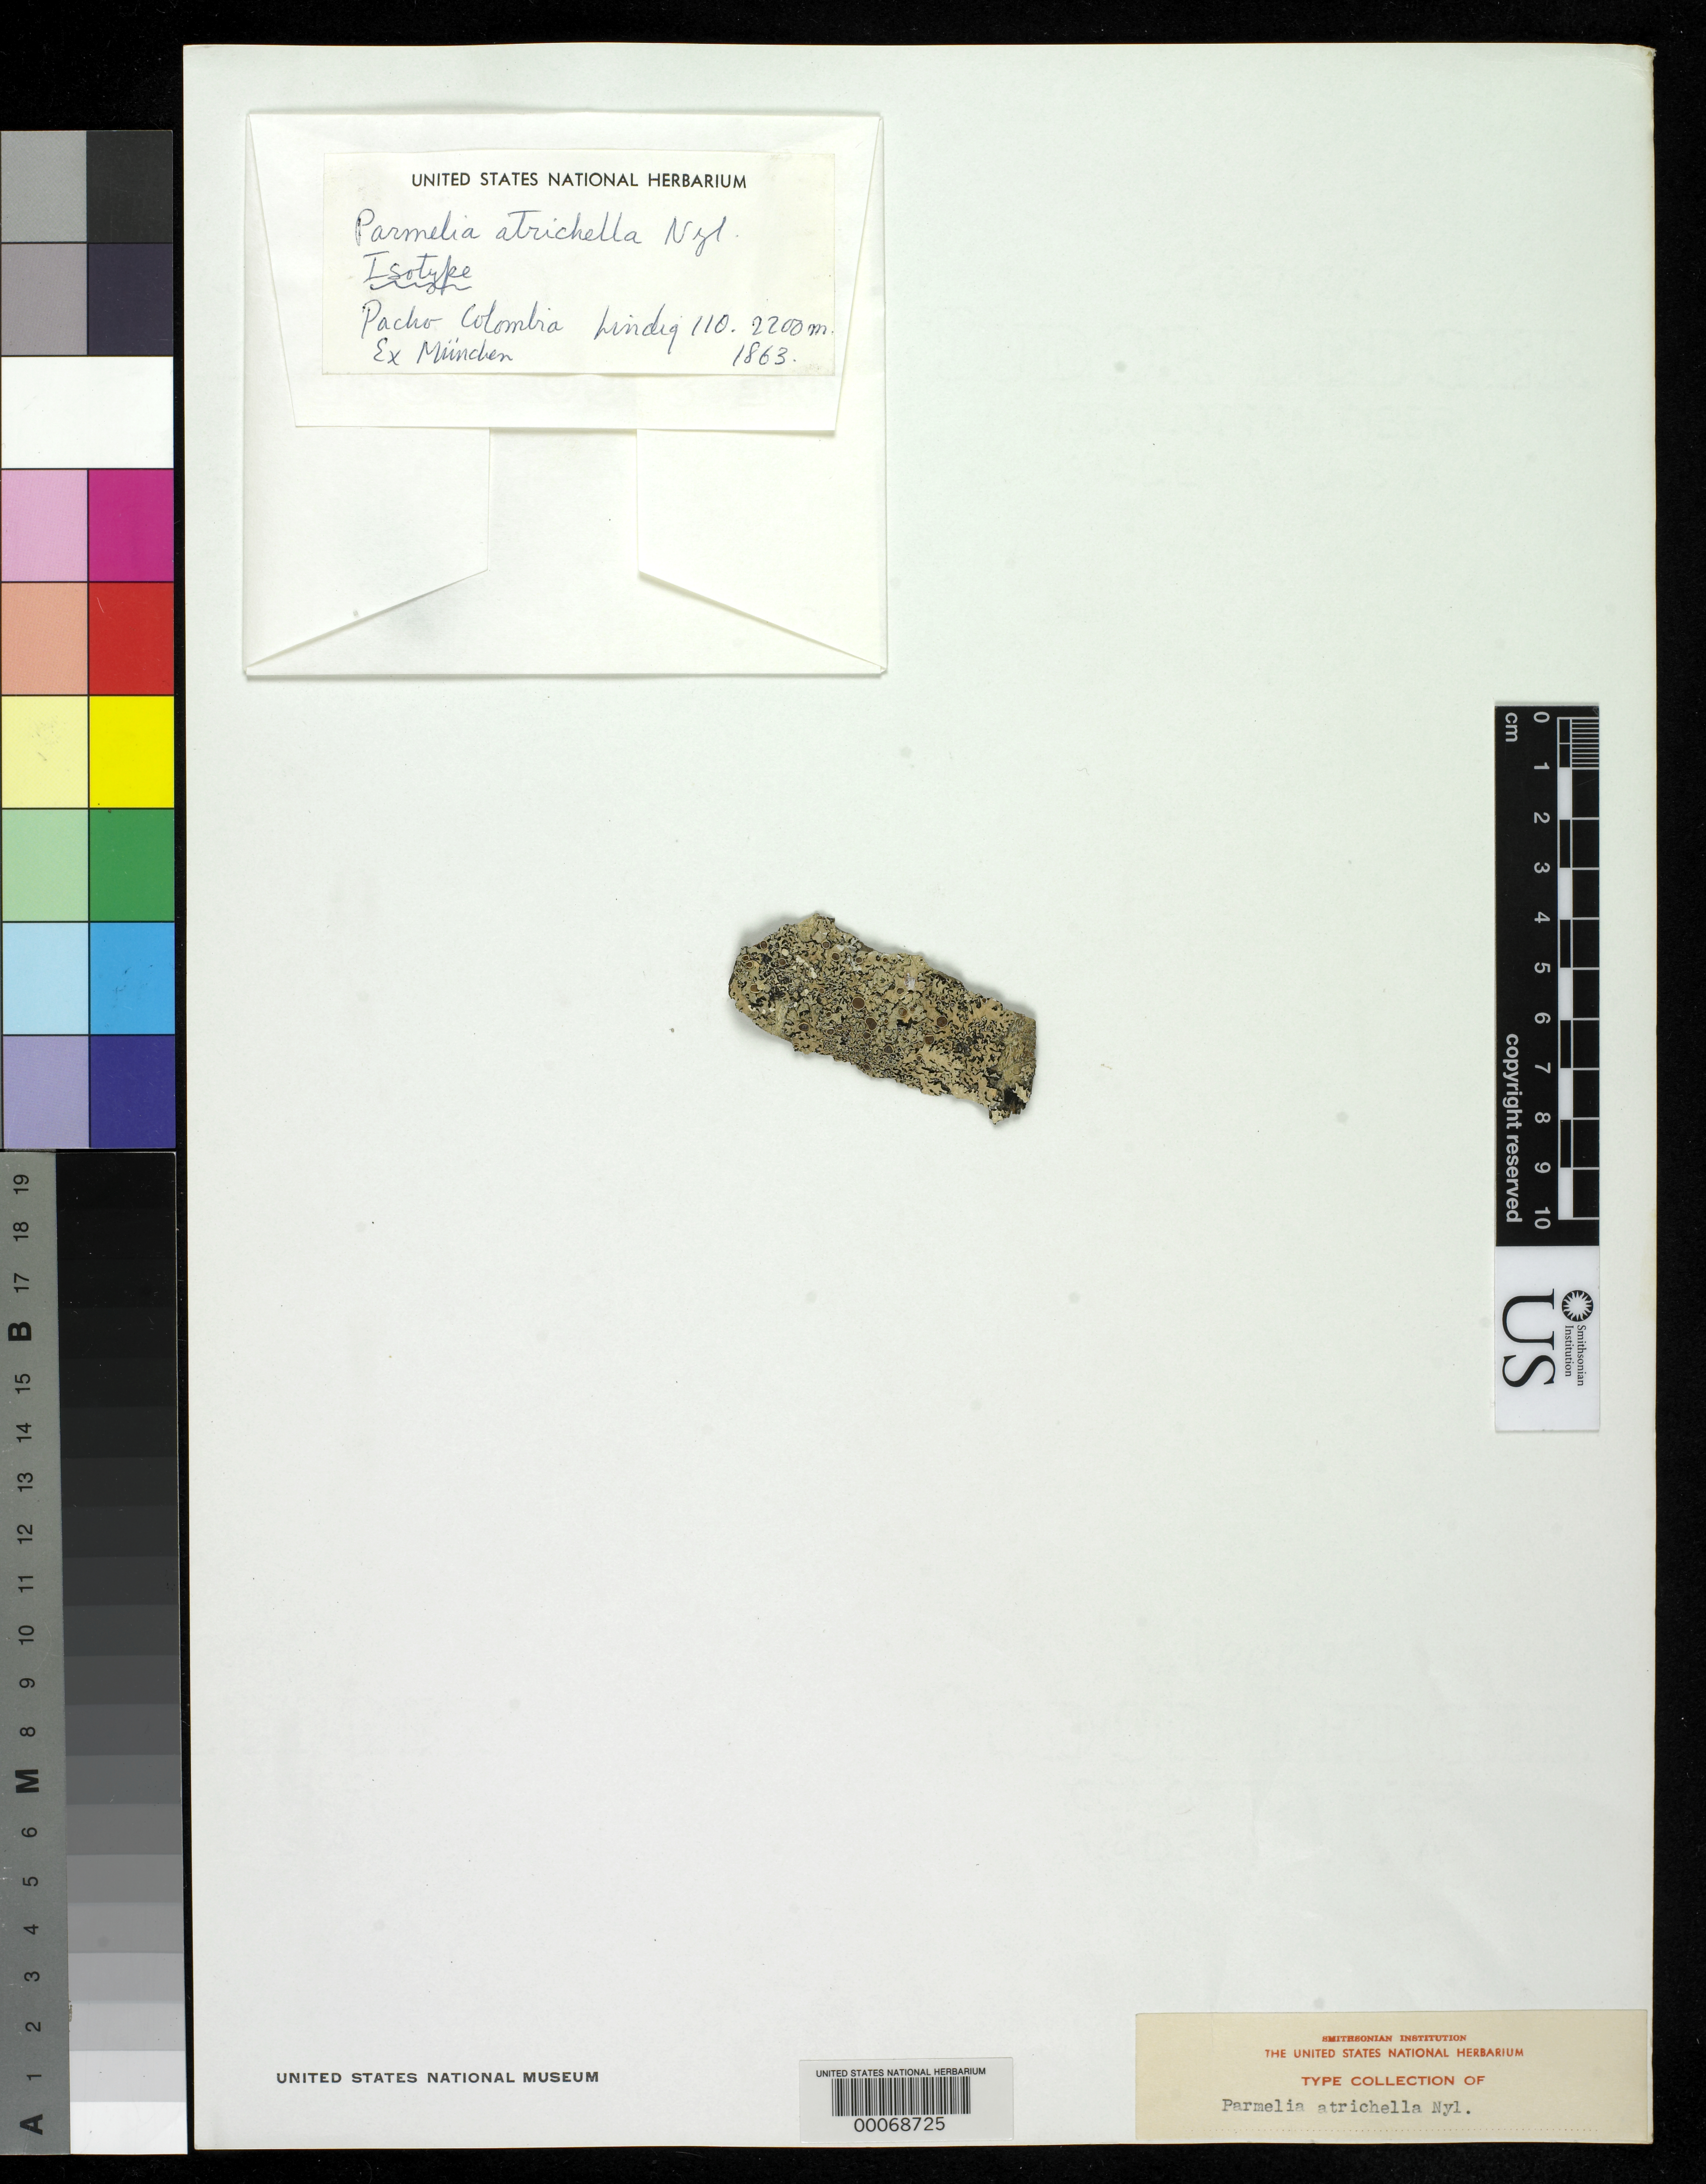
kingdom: Fungi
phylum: Ascomycota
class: Lecanoromycetes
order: Lecanorales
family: Parmeliaceae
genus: Parmelia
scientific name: Parmelia artichella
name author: Nyl.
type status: Isotype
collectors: A. Lindig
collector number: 110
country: Colombia